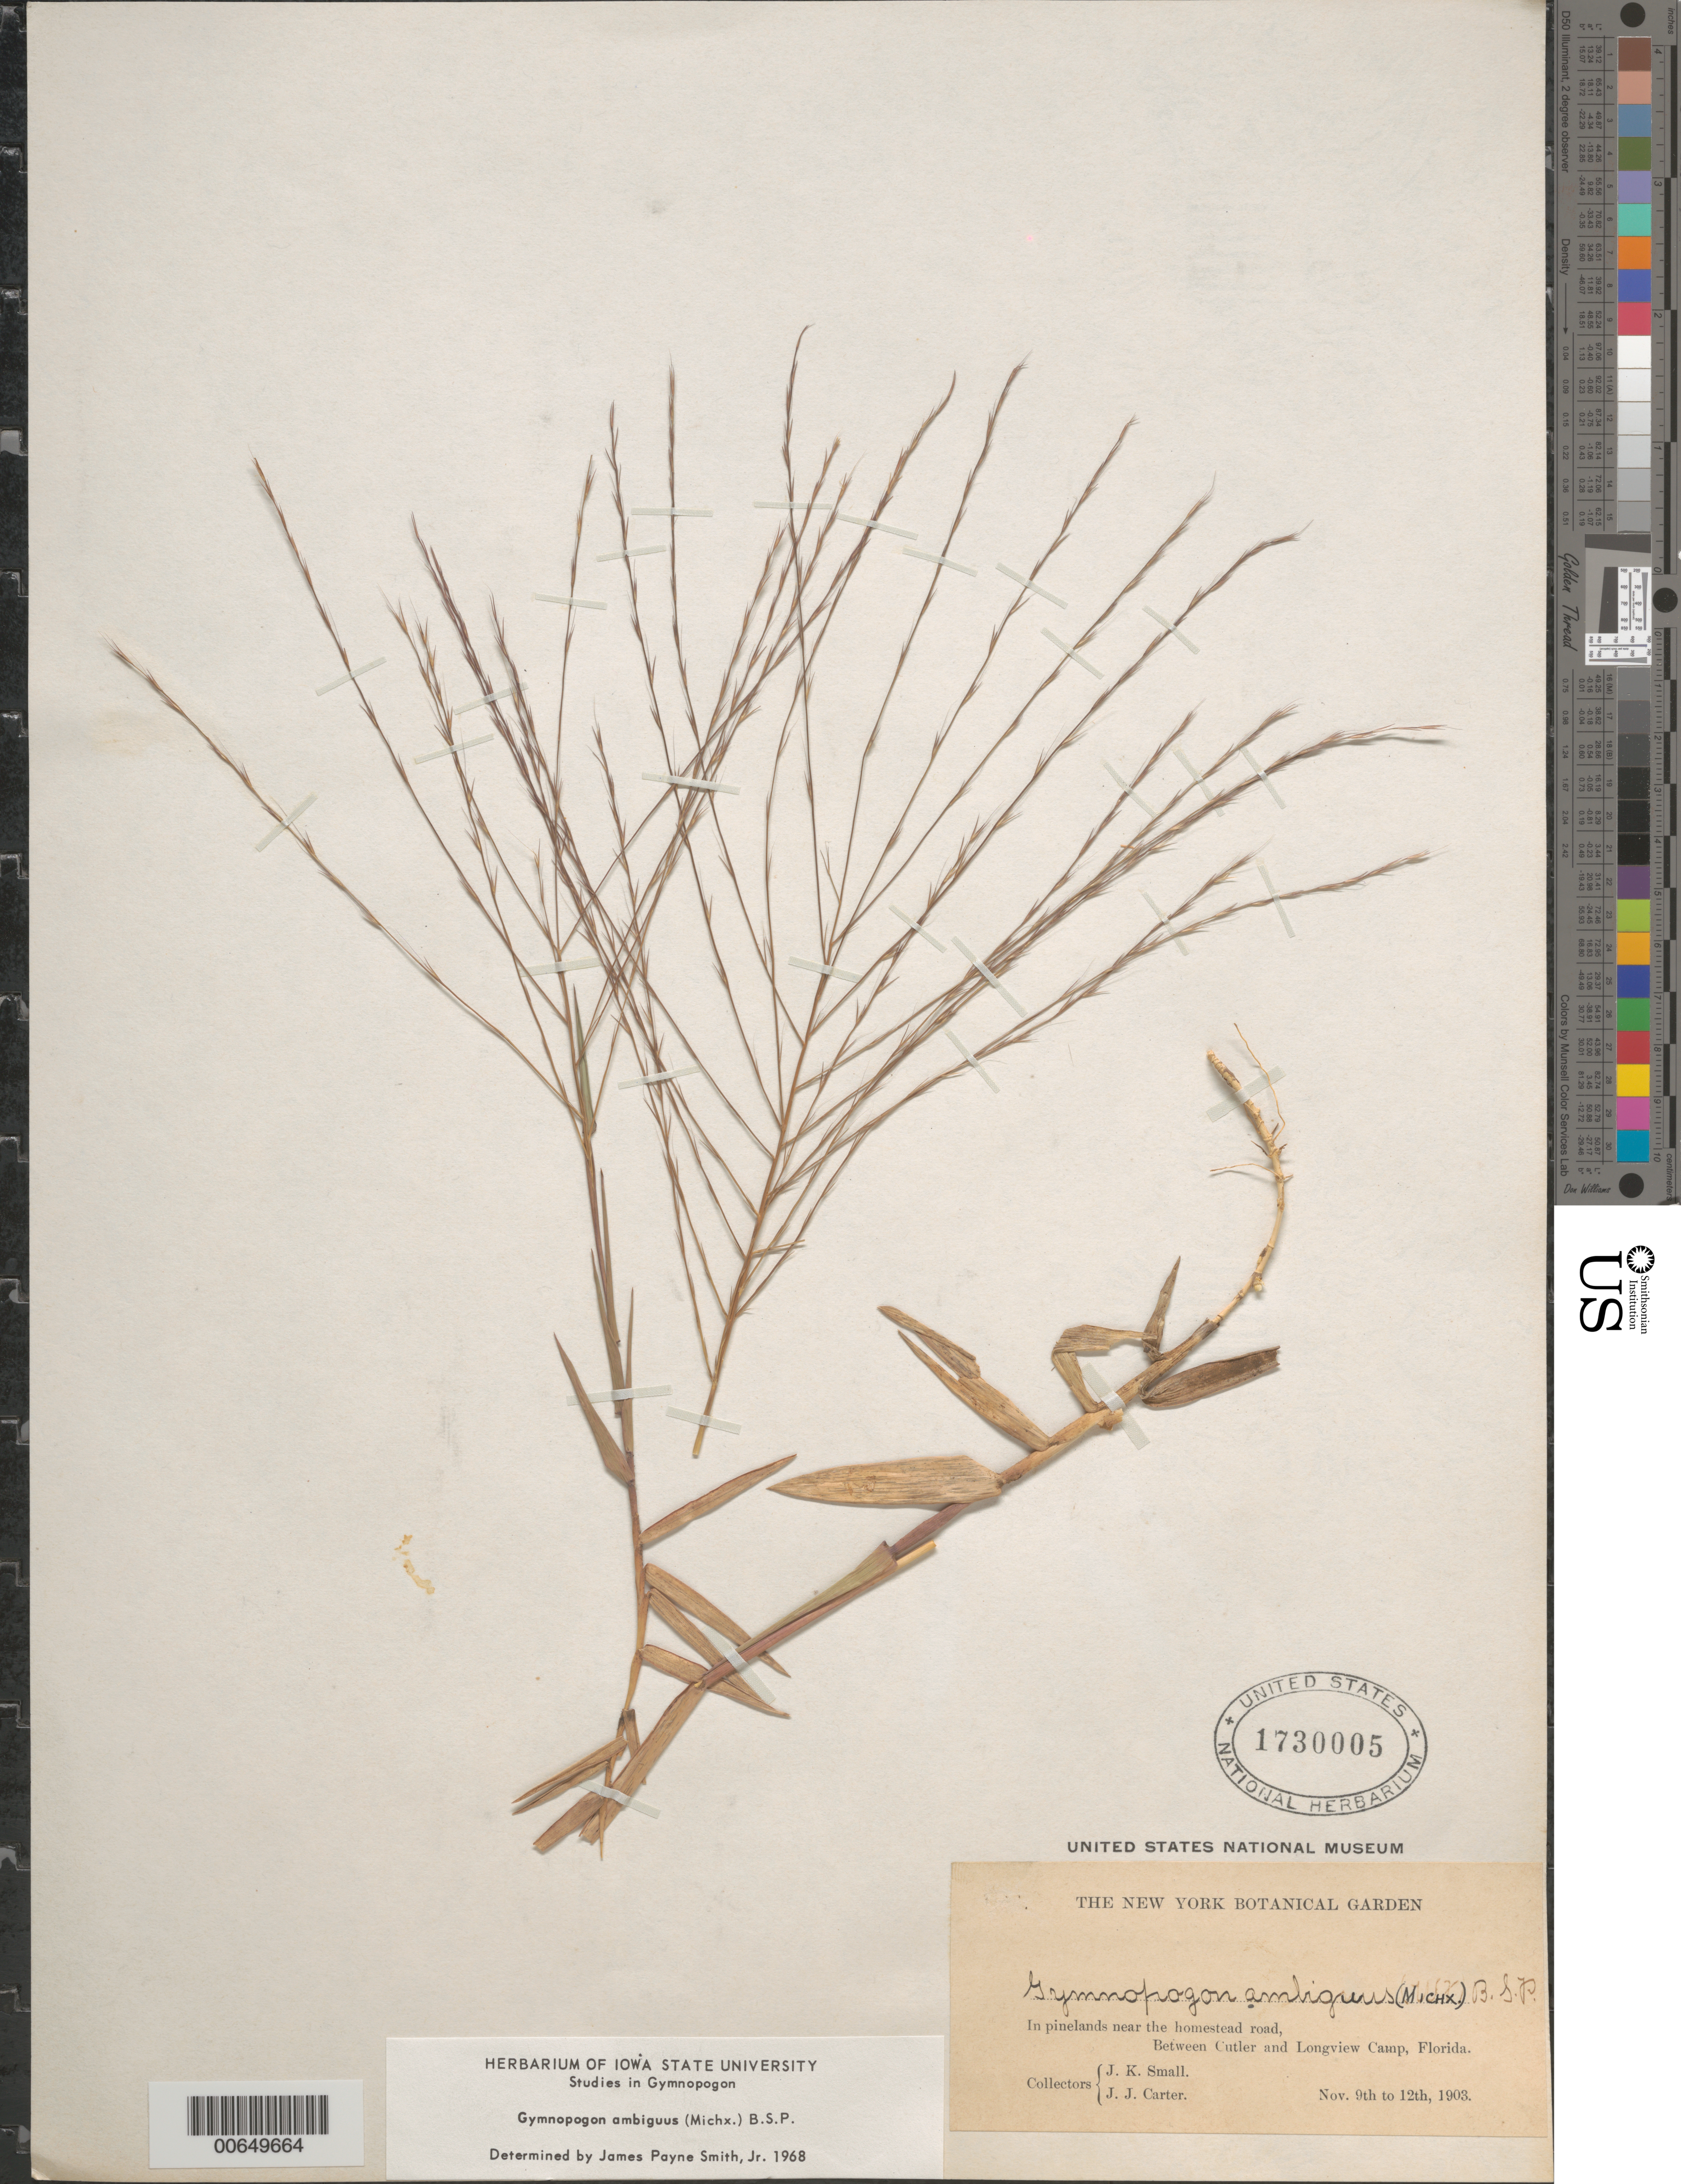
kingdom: Plantae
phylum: Tracheophyta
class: Liliopsida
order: Poales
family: Poaceae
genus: Gymnopogon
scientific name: Gymnopogon ambiguus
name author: (Michx.) Britton, Stearns & Poggenb.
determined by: Smith, J. P., Jr.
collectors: J. K. Small & J. J. Carter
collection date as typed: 09 Nov 1903 to 12 Nov 1903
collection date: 1903-11-09/1903-11-12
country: United States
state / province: Florida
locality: Near the Homestead road, between Cutler and Longview Camp.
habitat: In pinelands.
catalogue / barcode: US 1730005